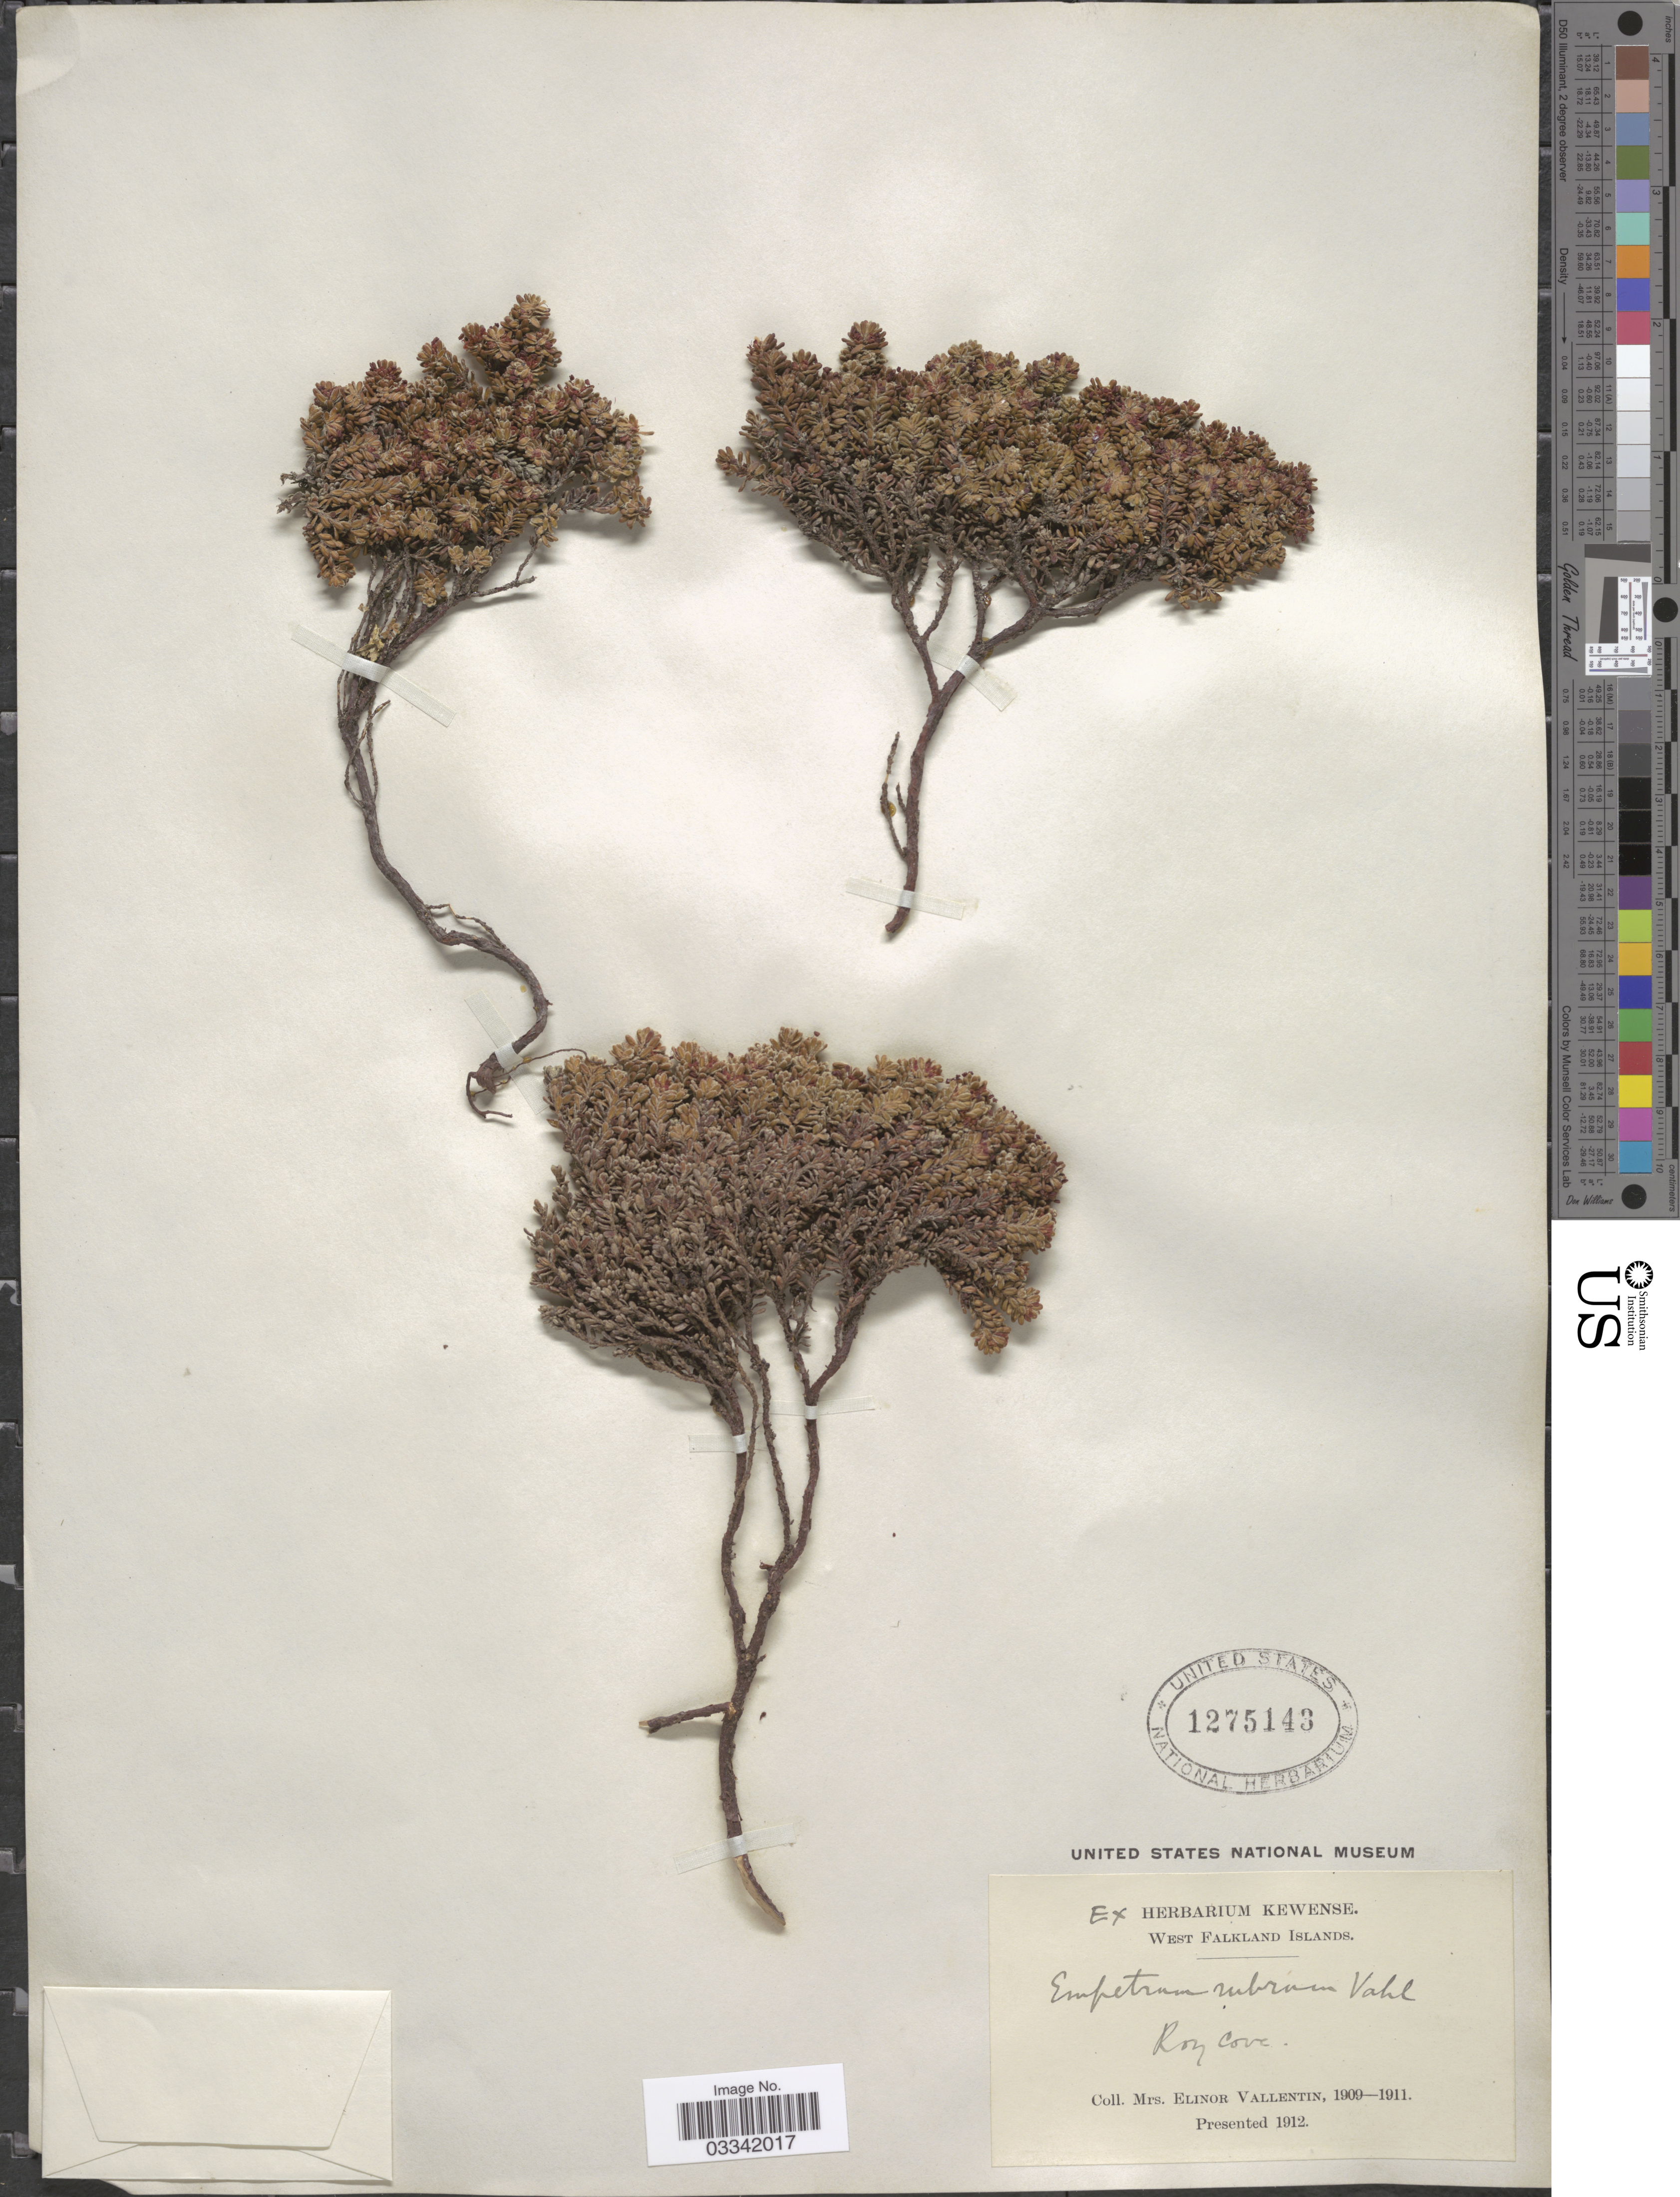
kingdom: Plantae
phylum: Tracheophyta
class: Magnoliopsida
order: Ericales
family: Ericaceae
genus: Empetrum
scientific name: Empetrum rubrum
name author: Vahl ex Willd.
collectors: E. Vallentin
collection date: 1909/1911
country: Falkland Islands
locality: West Falkland Islands, Roy Cove.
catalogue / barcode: US 1275143